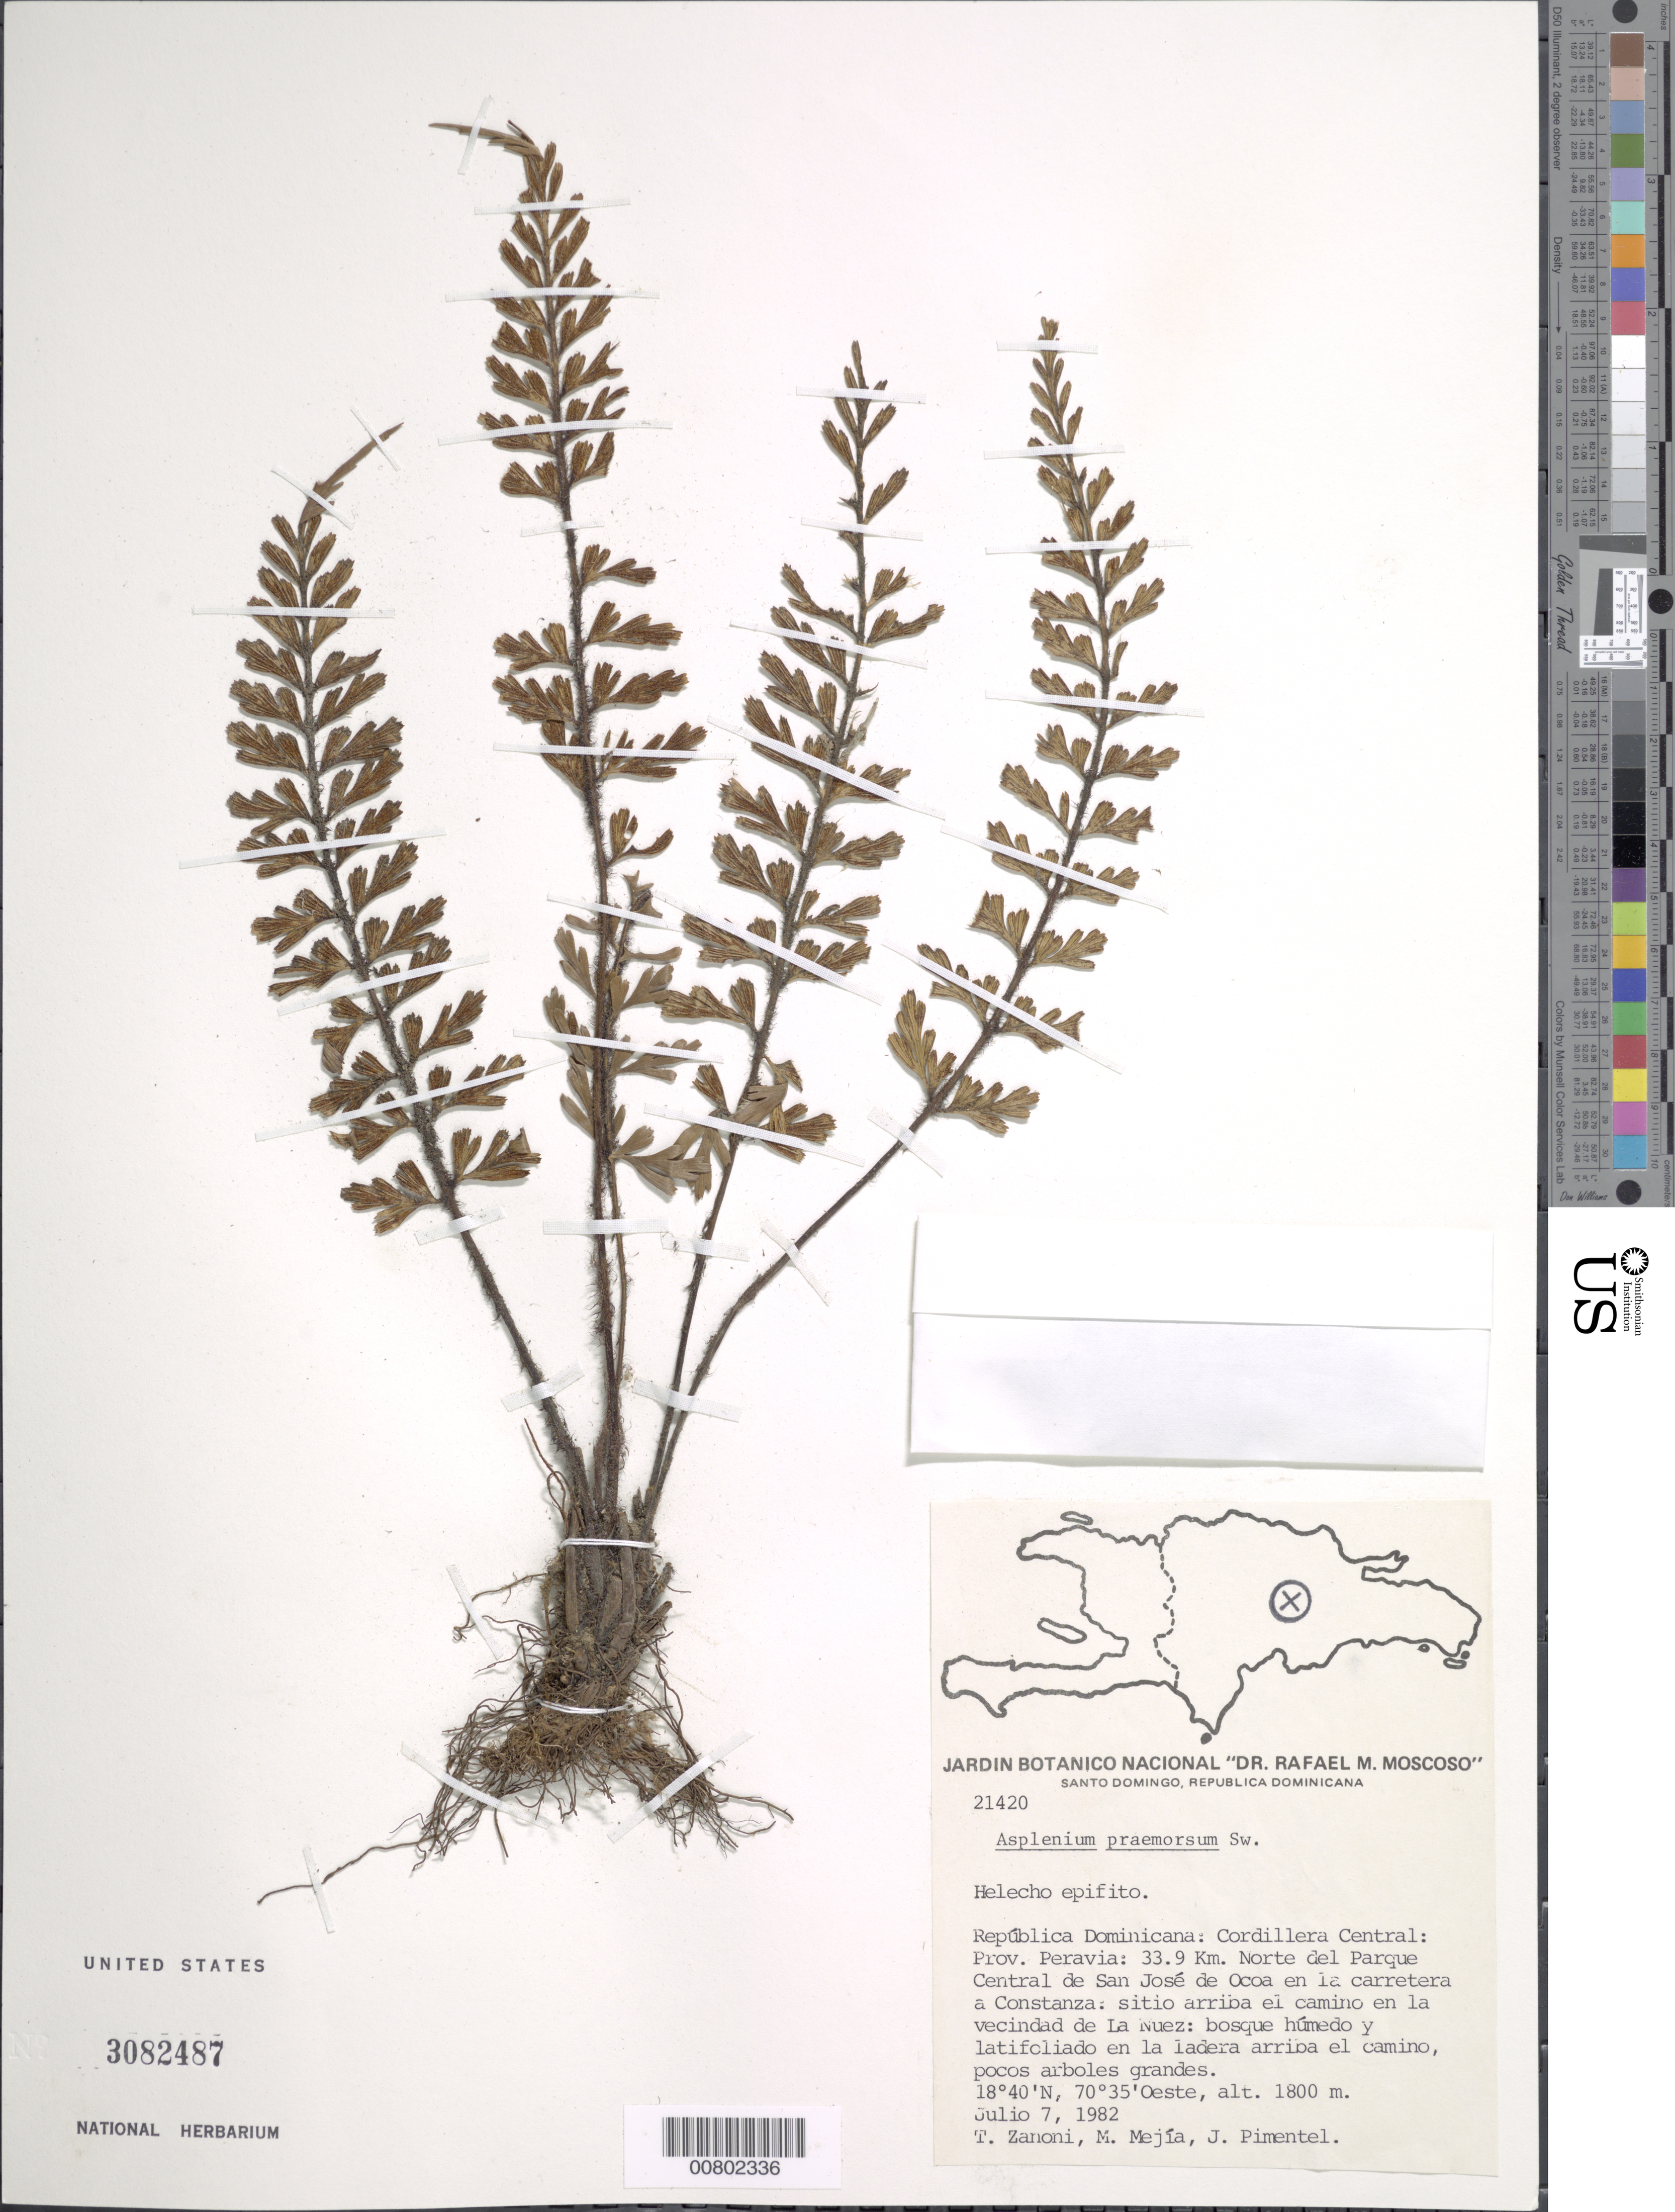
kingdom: Plantae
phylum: Tracheophyta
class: Polypodiopsida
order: Polypodiales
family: Aspleniaceae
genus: Asplenium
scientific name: Asplenium praemorsum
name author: Sw.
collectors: T. A. Zanoni, M. Mejia & J. Pimentel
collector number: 21420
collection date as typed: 07 Jul 1982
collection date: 1982-07-07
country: Dominican Republic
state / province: Peravia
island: Hispaniola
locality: Cordillera Central, 33.9 km N del Parque Central de San José de Ocoa, en carretera a Constanza, vecindad de La Nuez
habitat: Sitio arriba el camino; bosque húmedo y latifoliado en la ladera arriba el camino; pocos arboles grandes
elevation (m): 1800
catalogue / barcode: US 3082487